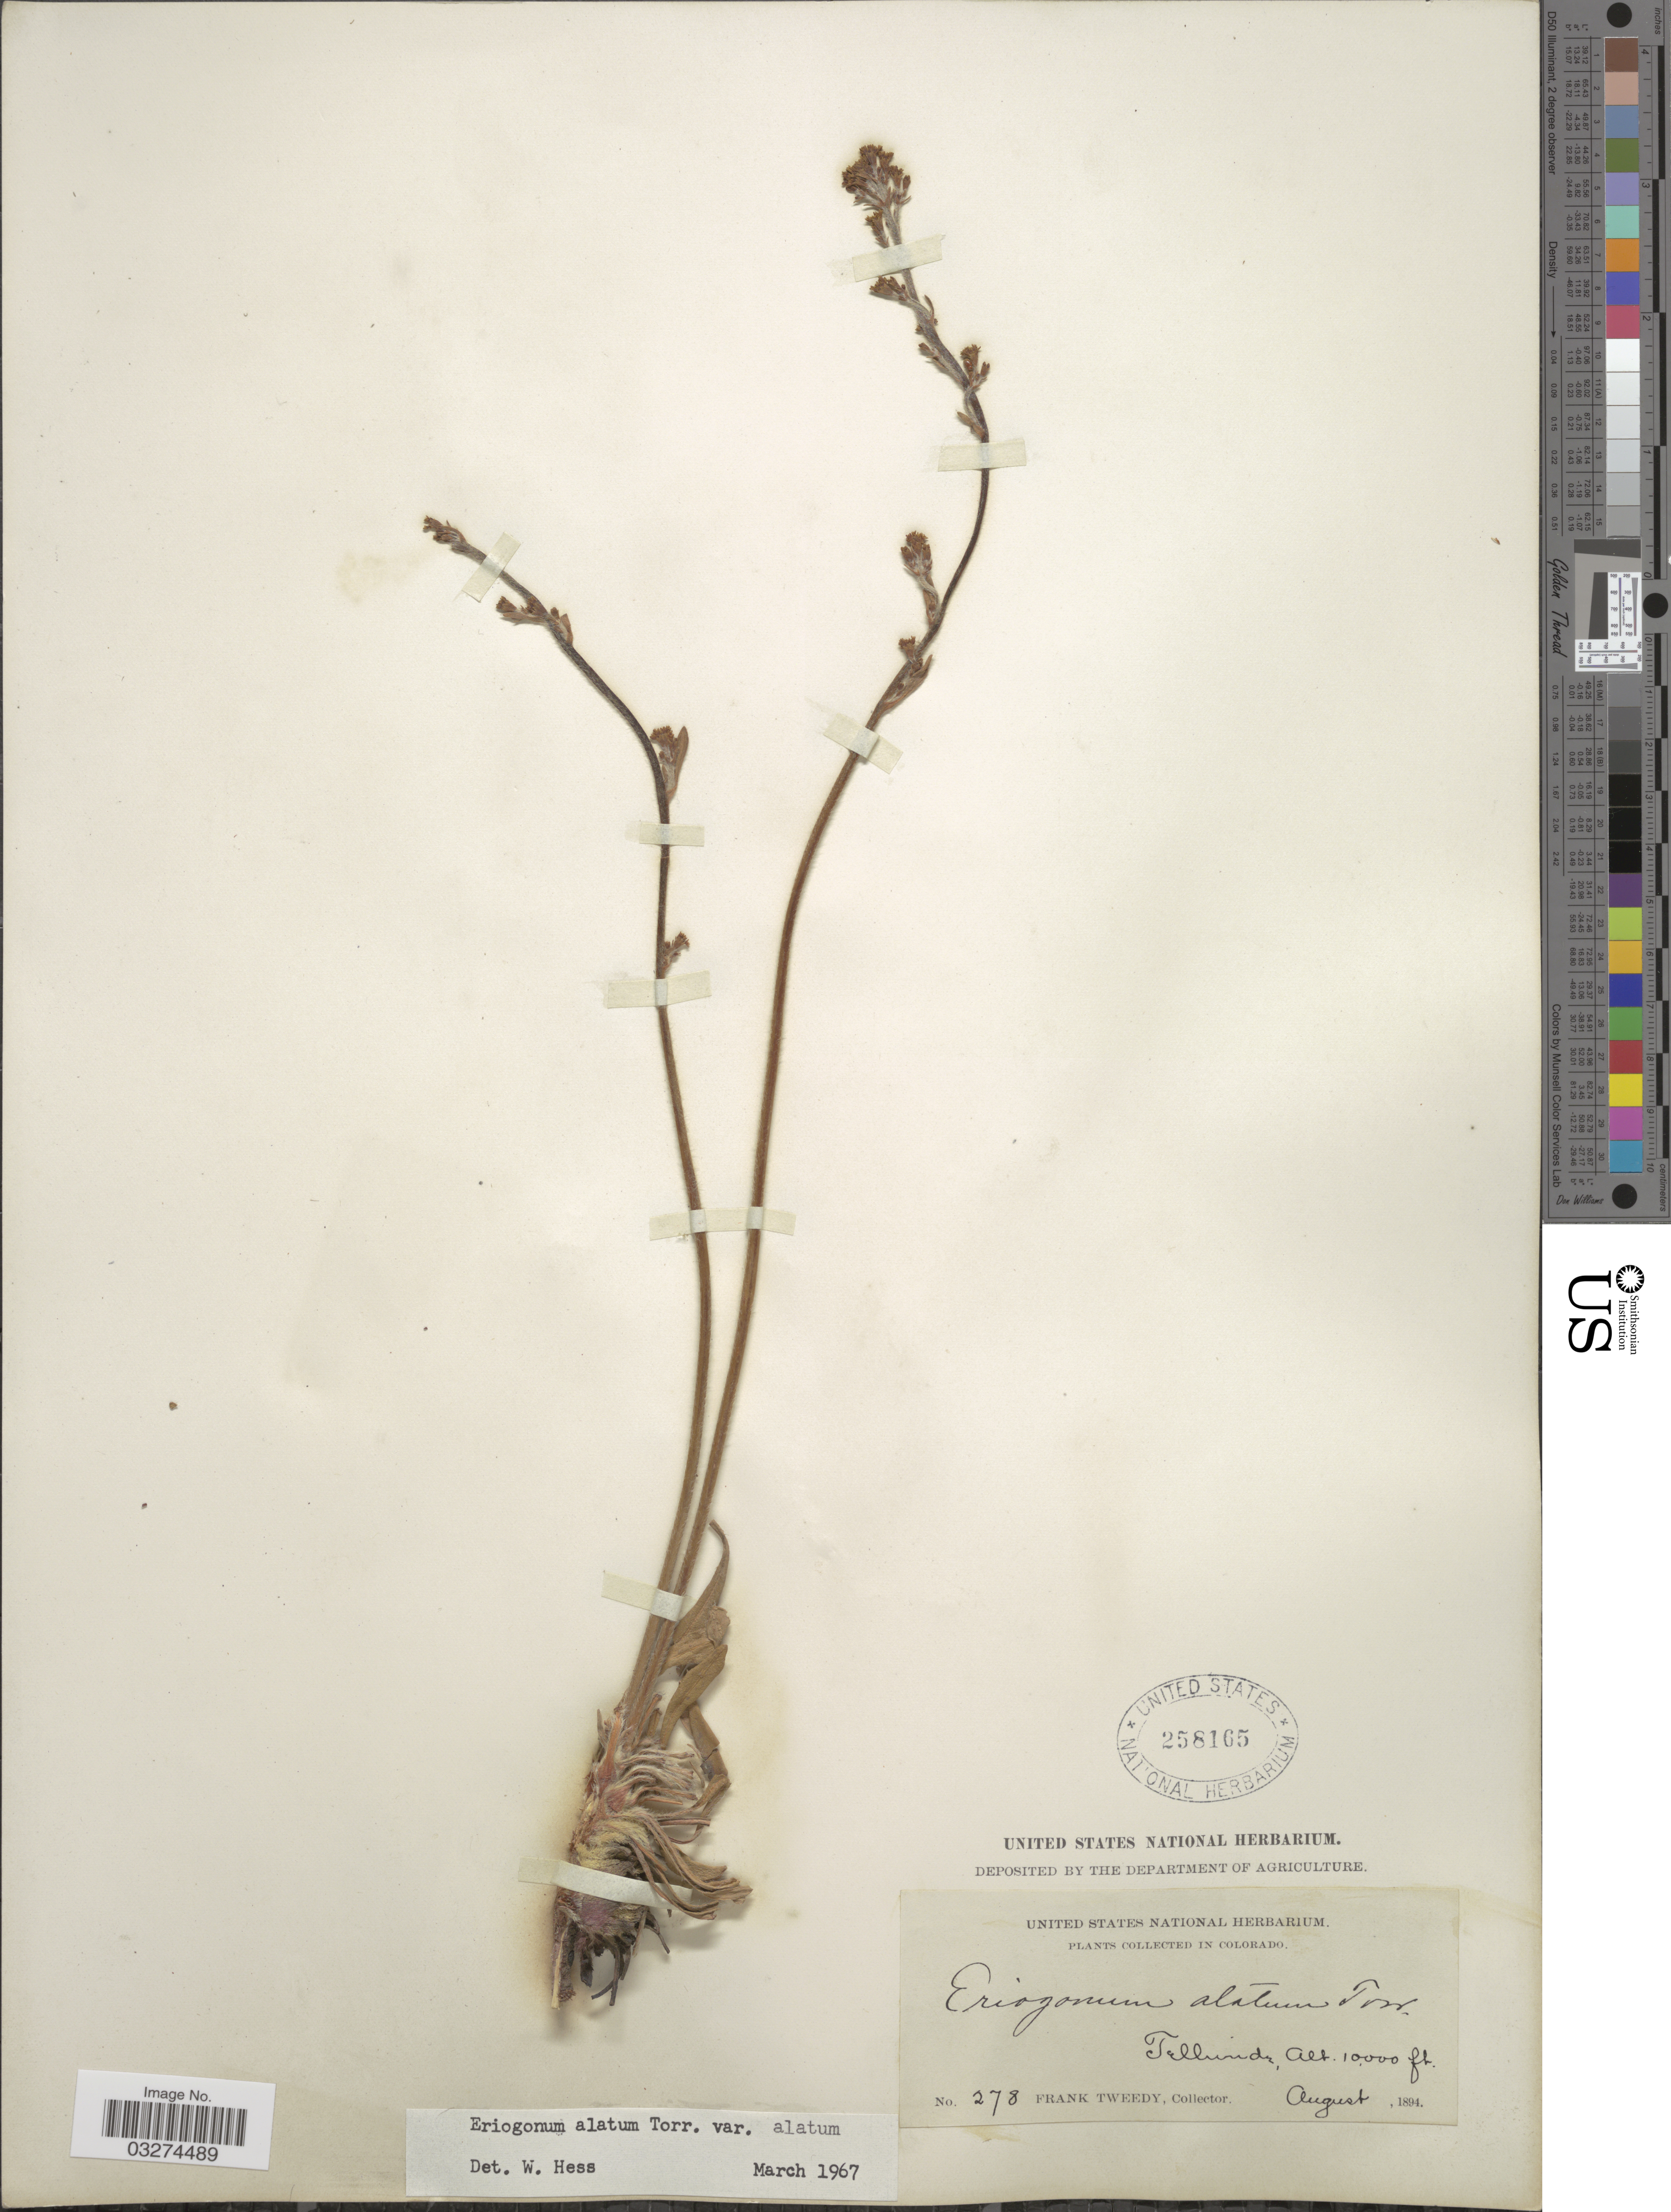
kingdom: Plantae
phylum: Tracheophyta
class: Magnoliopsida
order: Caryophyllales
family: Polygonaceae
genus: Eriogonum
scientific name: Eriogonum alatum var. alatum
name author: Torr.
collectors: F. Tweedy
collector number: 278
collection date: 1894-08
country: United States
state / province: Colorado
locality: Telluride.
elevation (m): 3048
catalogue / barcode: US 258165